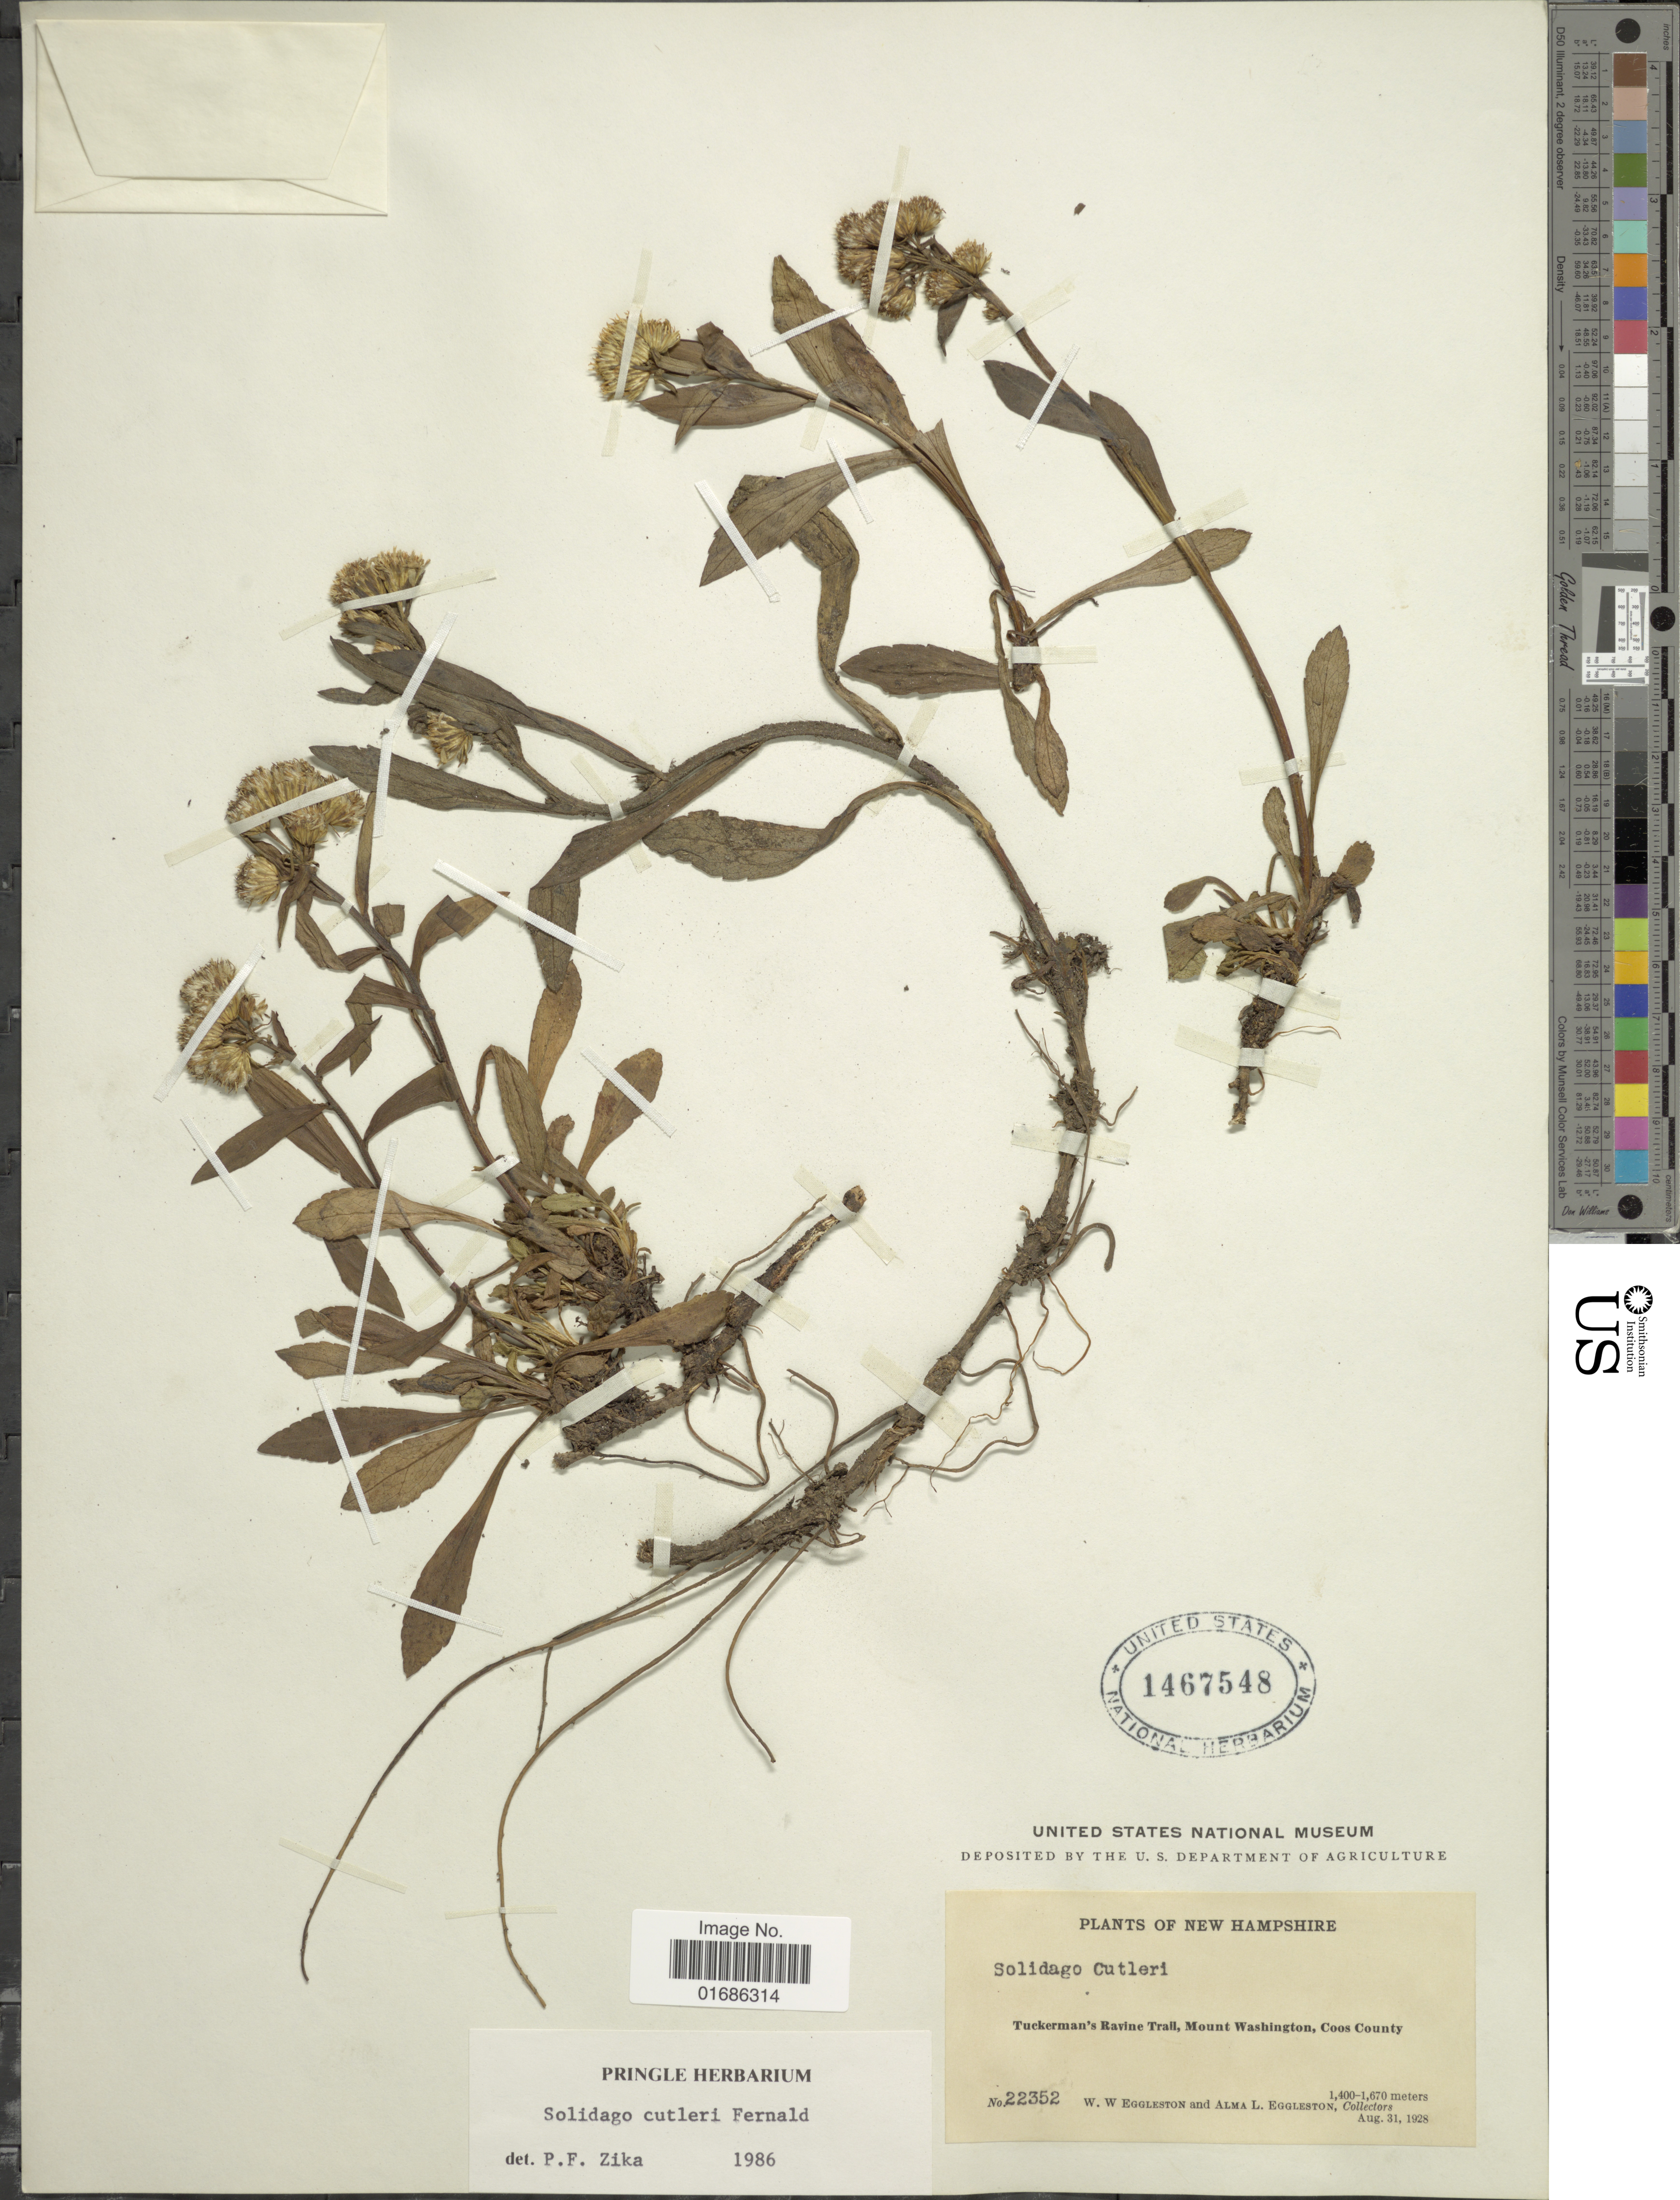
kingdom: Plantae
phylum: Tracheophyta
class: Magnoliopsida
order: Asterales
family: Asteraceae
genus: Solidago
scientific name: Solidago cutleri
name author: Fernald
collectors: W. W. Eggleston & A. Eggleston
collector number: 22352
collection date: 1928-08-31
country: United States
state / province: New Hampshire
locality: Tuckerman's Ravine Trail, Mount Washington, Coos County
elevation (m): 1400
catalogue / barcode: US 1467548